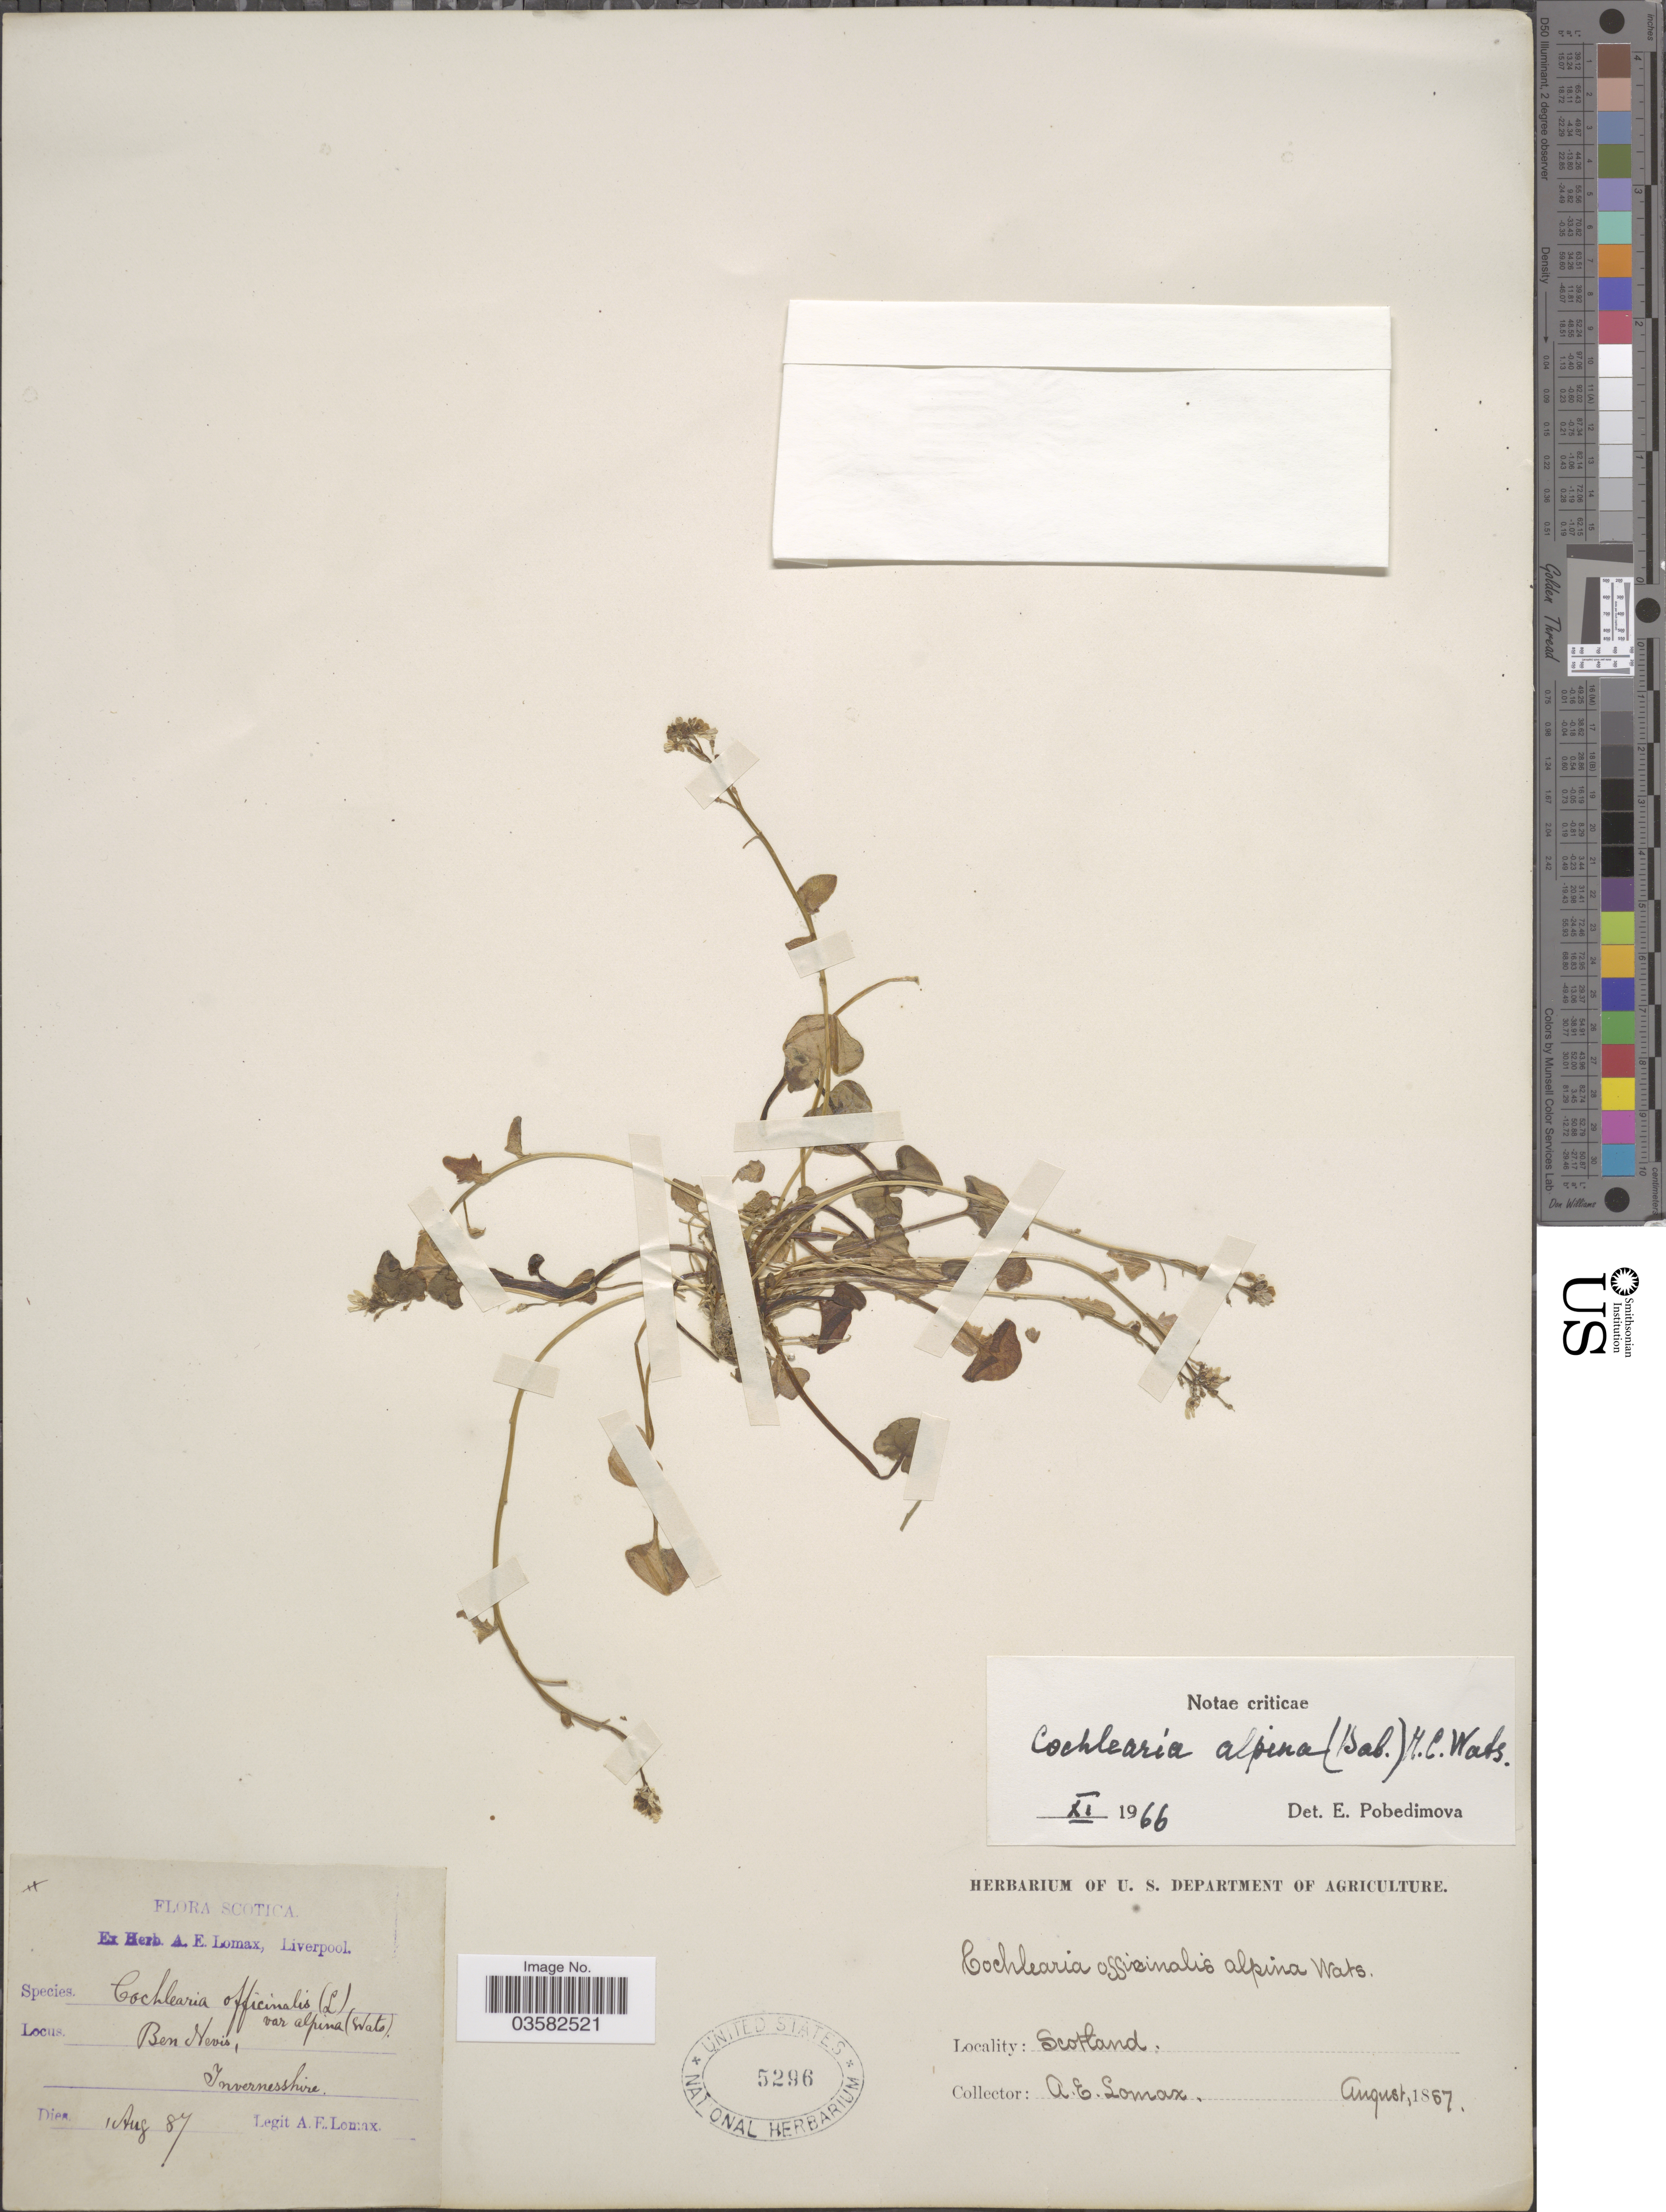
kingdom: Plantae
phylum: Tracheophyta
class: Magnoliopsida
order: Brassicales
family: Brassicaceae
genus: Cochlearia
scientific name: Cochlearia alpina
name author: Sweet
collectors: A. Lomax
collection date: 1887-08-01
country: United Kingdom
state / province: Scotland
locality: Scotica. Ben Nevis, Invernesshire.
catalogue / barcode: US 5296